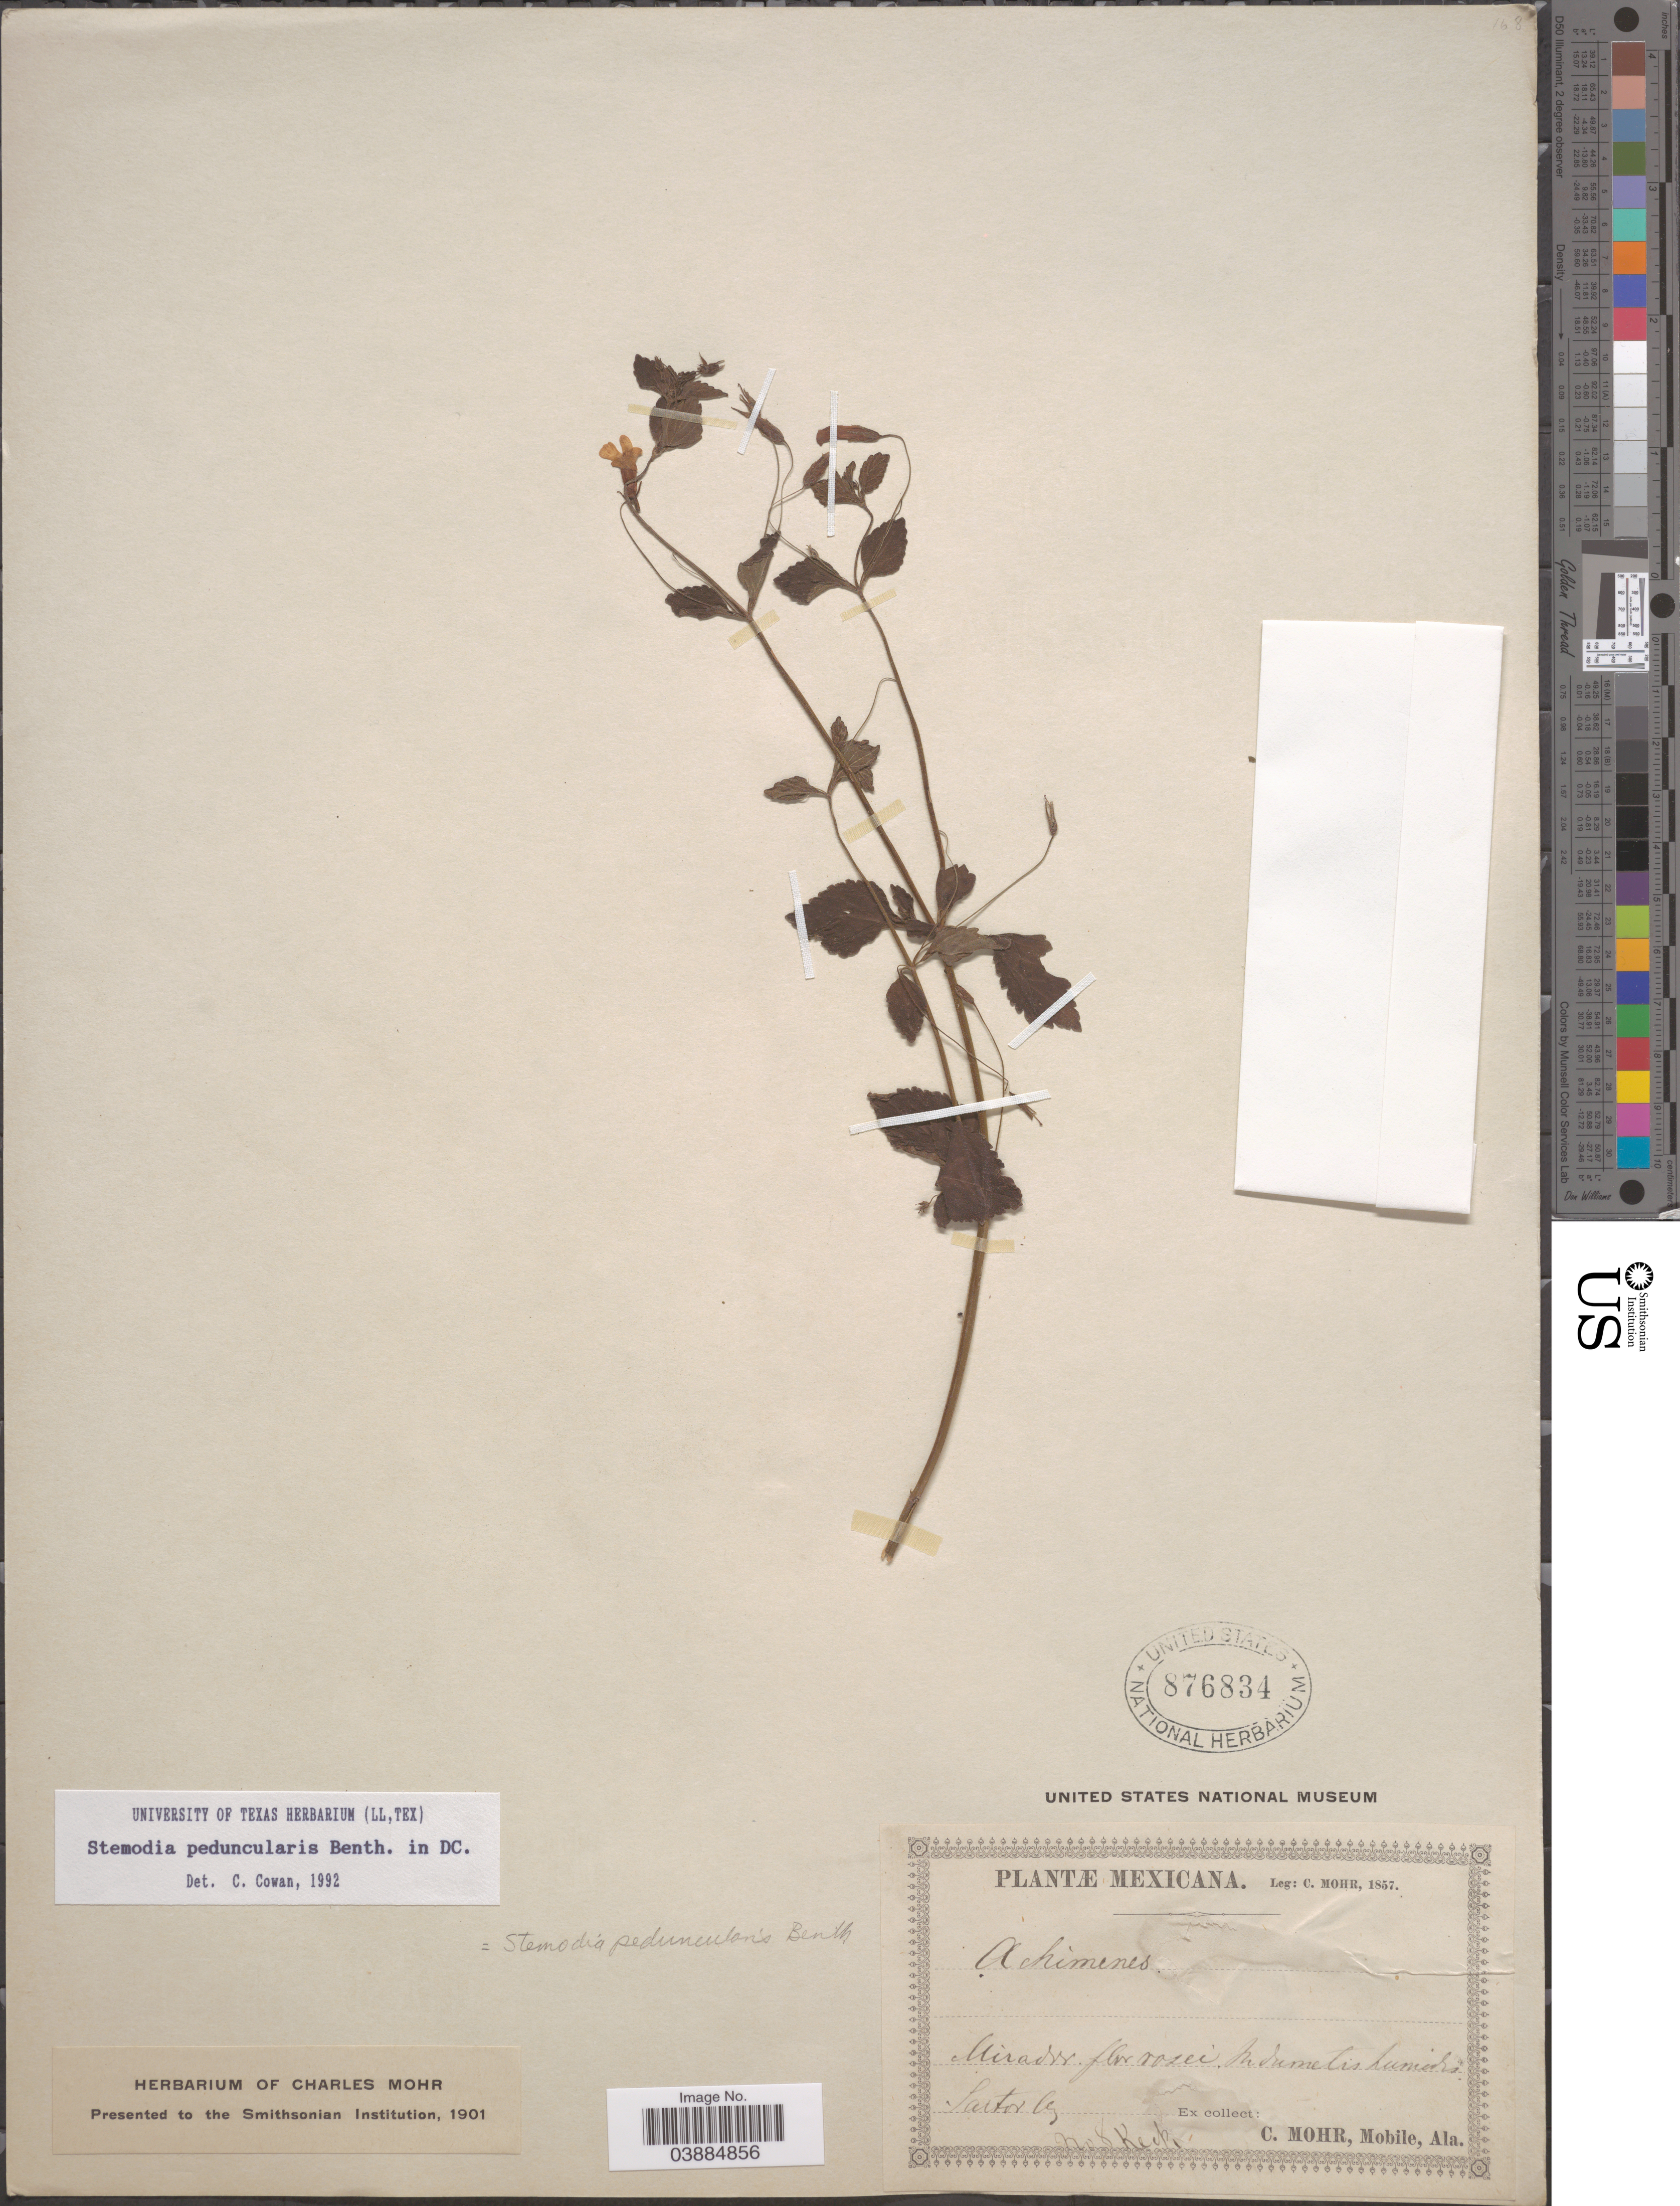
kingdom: Plantae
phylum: Tracheophyta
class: Magnoliopsida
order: Lamiales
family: Plantaginaceae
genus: Stemodia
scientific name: Stemodia peduncularis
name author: Benth.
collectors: -- Keck & C. Mohr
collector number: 8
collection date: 1857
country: Mexico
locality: Sartor [interpreted] [unsure placement]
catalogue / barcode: US 876834